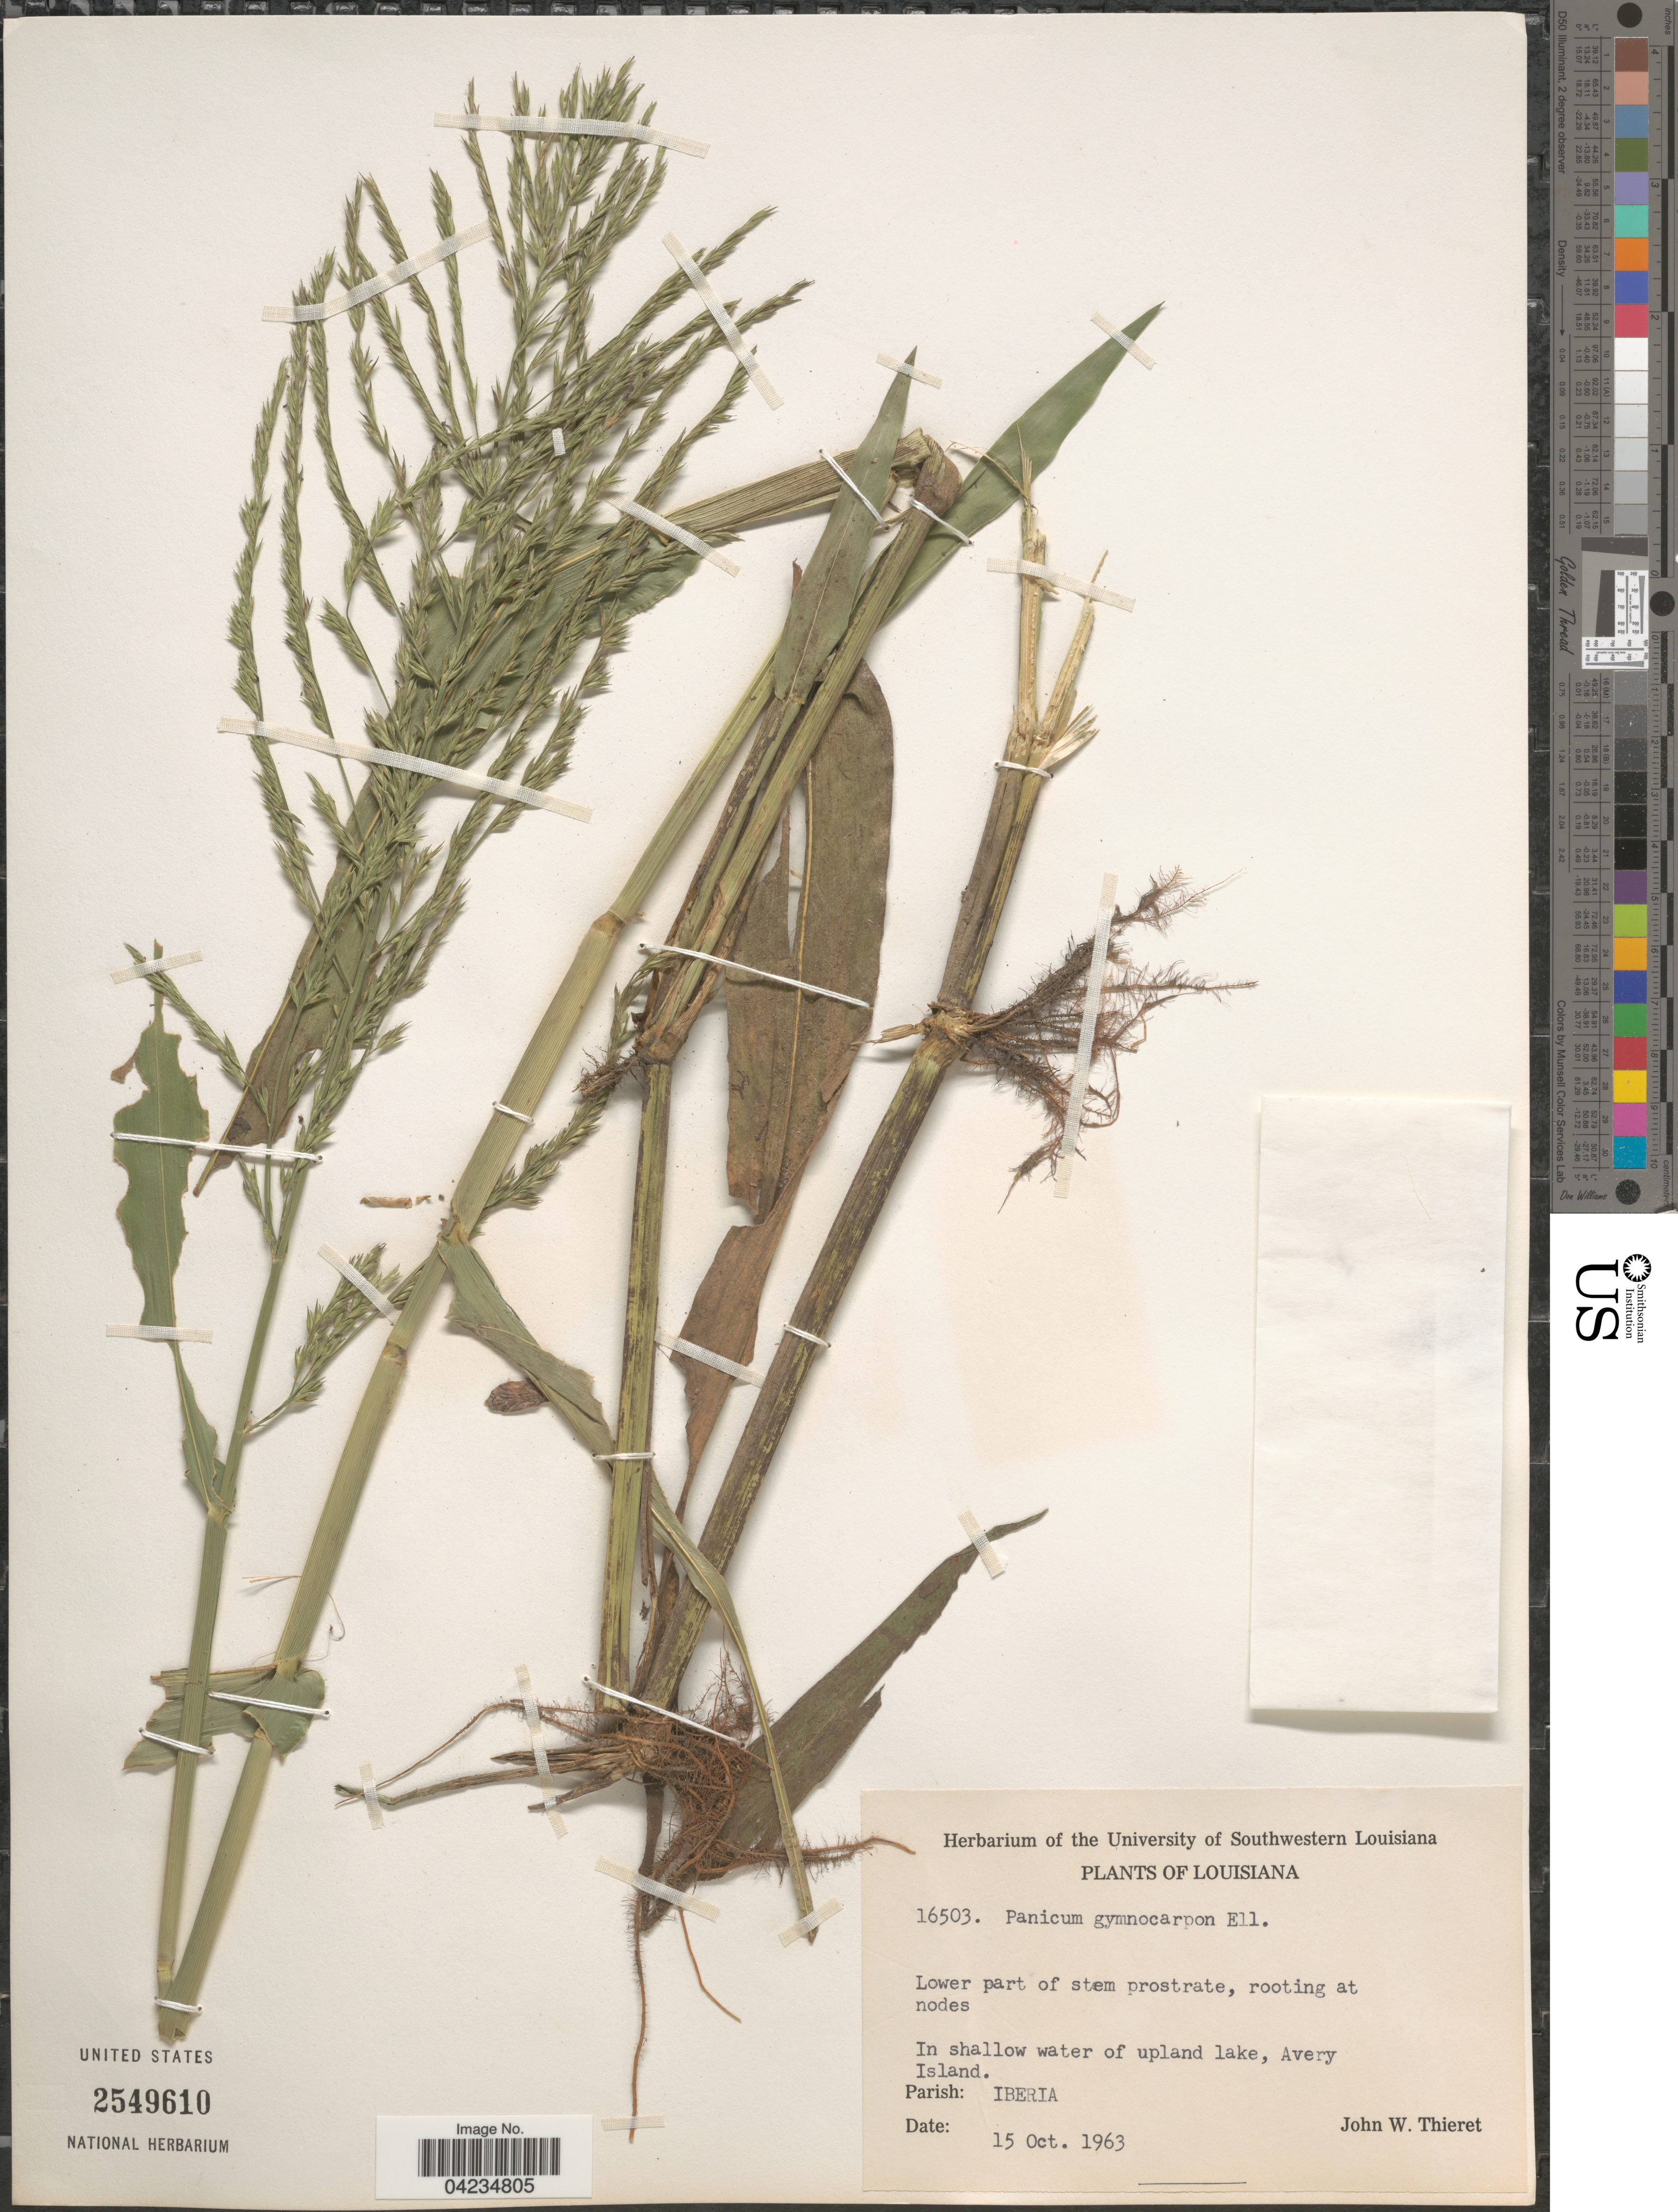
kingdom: Plantae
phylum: Tracheophyta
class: Liliopsida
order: Poales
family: Poaceae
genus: Phanopyrum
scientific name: Phanopyrum gymnocarpon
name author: (Elliott) Nash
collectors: J. W. Thieret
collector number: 16503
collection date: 1963-10-15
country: United States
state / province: Louisiana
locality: In shallow water of upland lake, Avery Island. Parish: Iberia.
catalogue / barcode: US 2549610